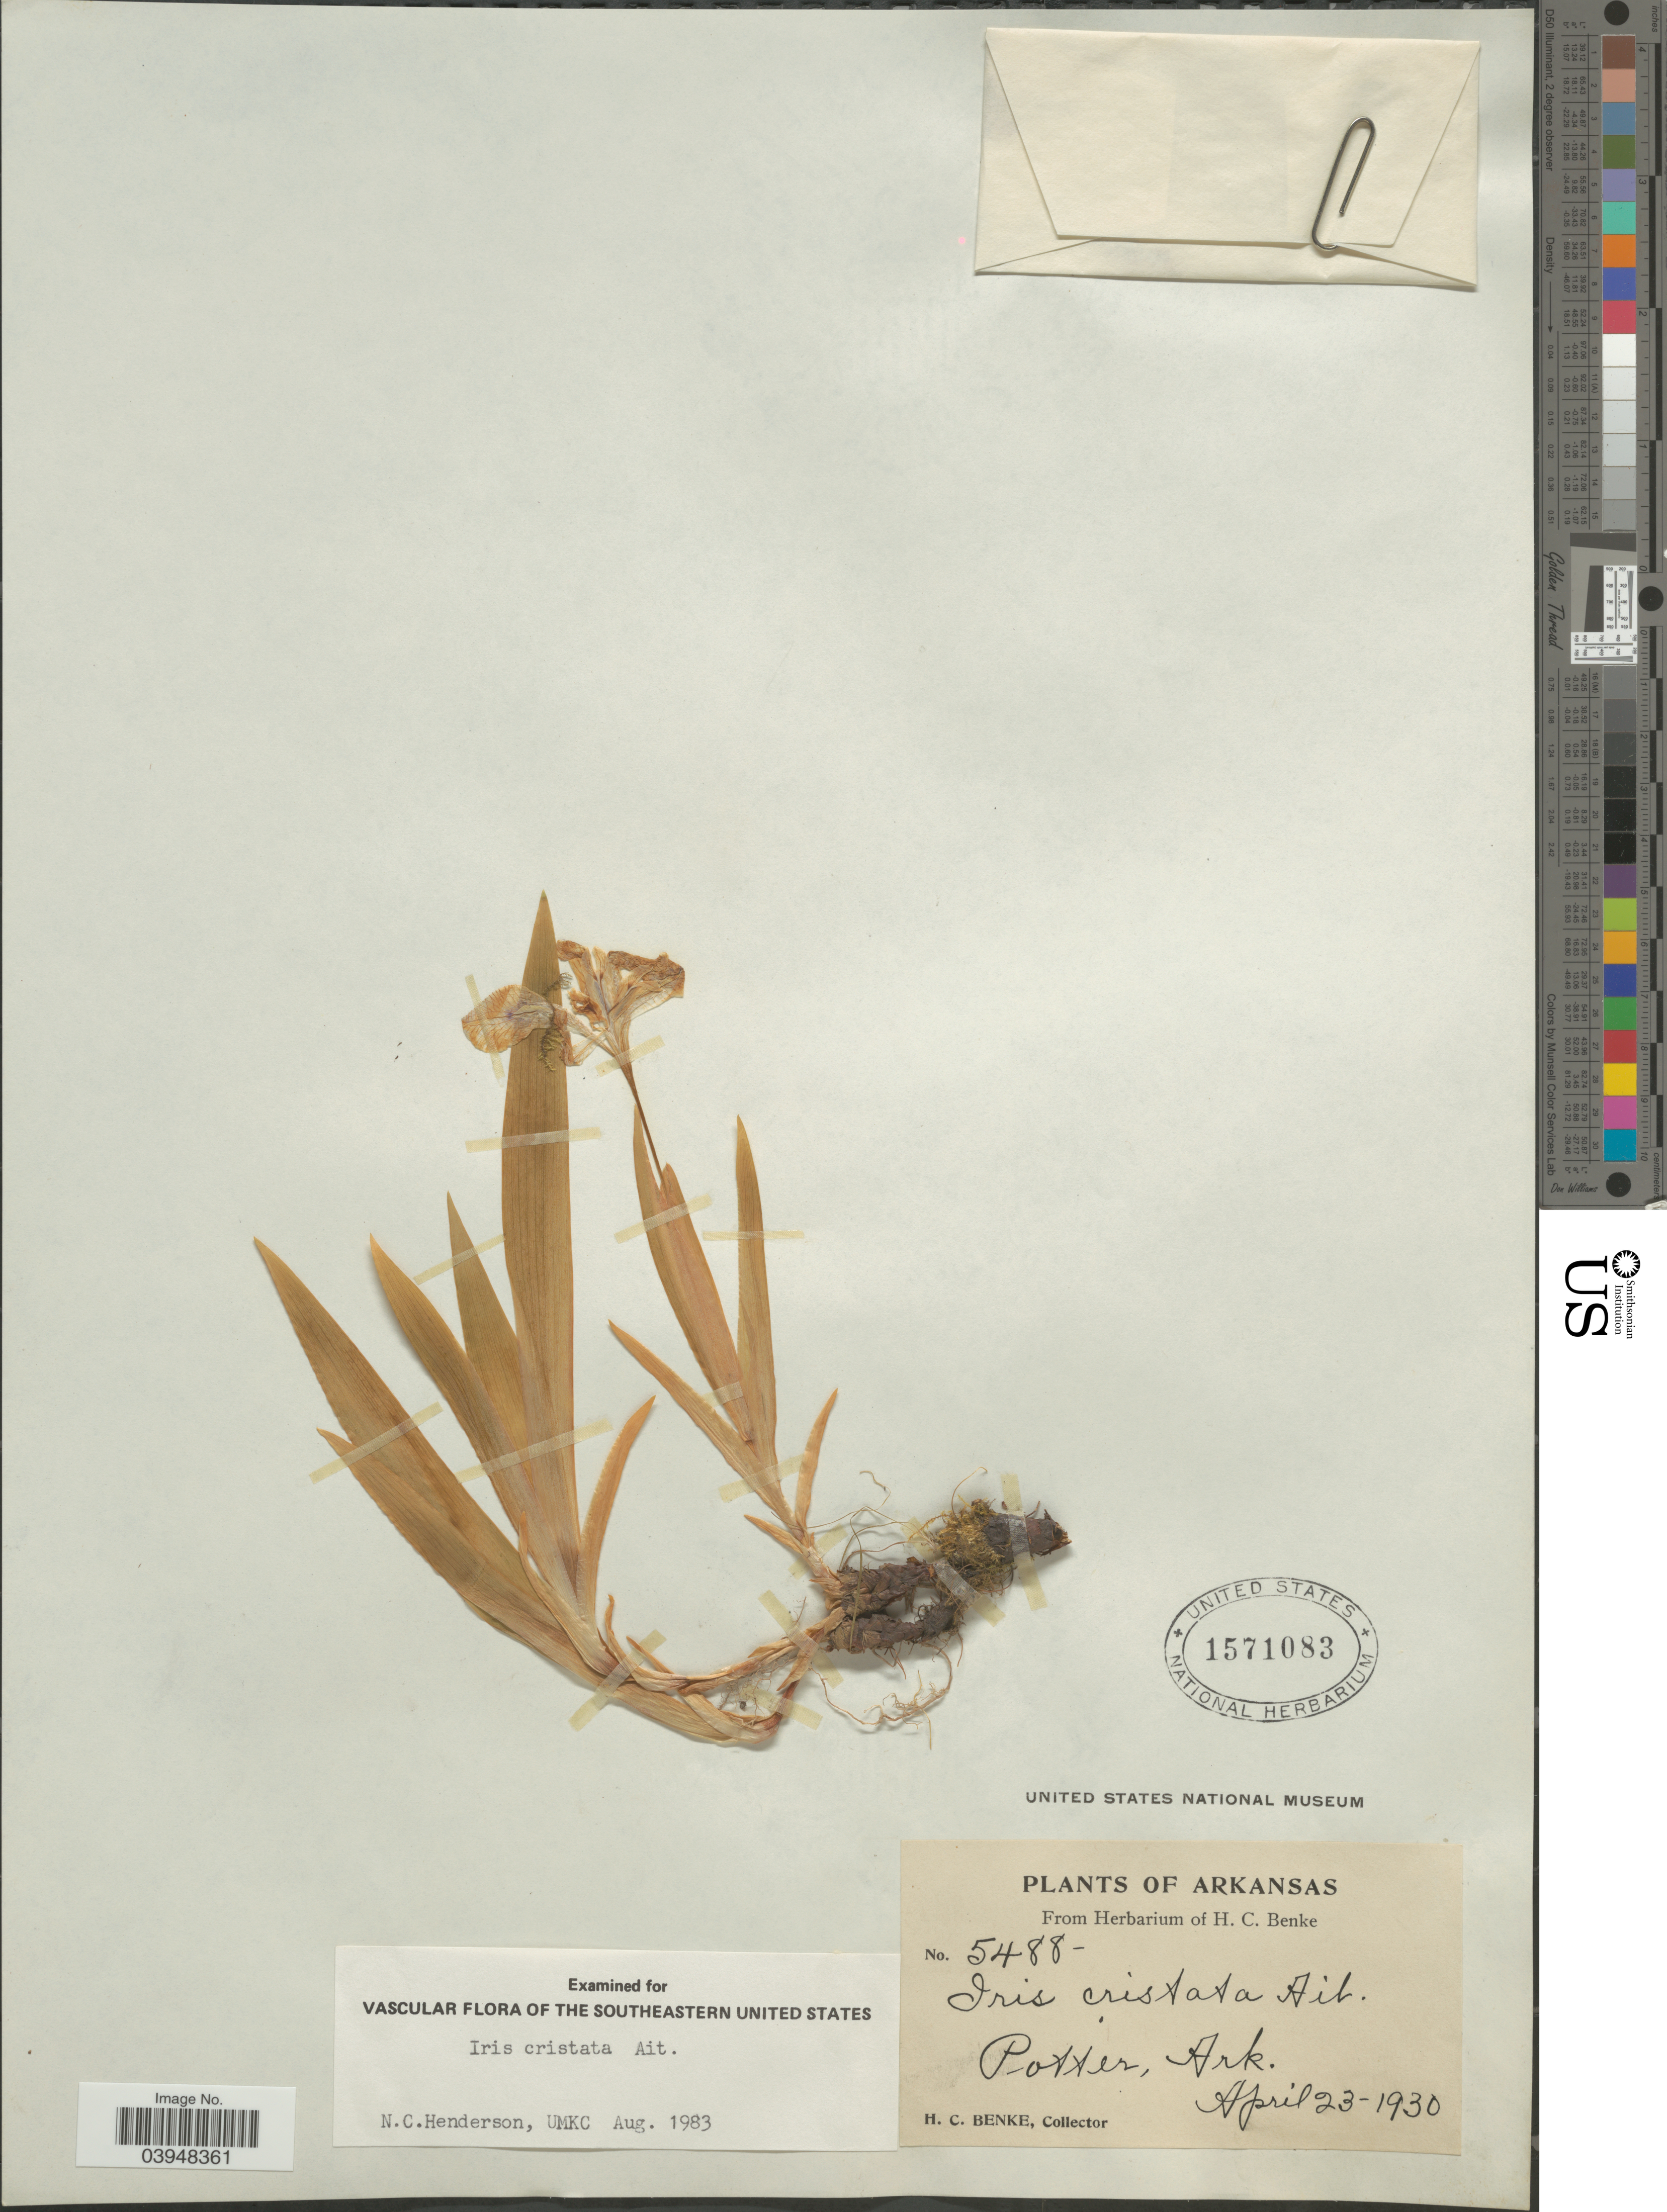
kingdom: Plantae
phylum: Tracheophyta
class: Liliopsida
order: Asparagales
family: Iridaceae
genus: Iris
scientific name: Iris cristata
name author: Aiton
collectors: H. Benke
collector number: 5488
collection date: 1930-04-23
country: United States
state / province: Arkansas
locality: Potter.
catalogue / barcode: US 1571083